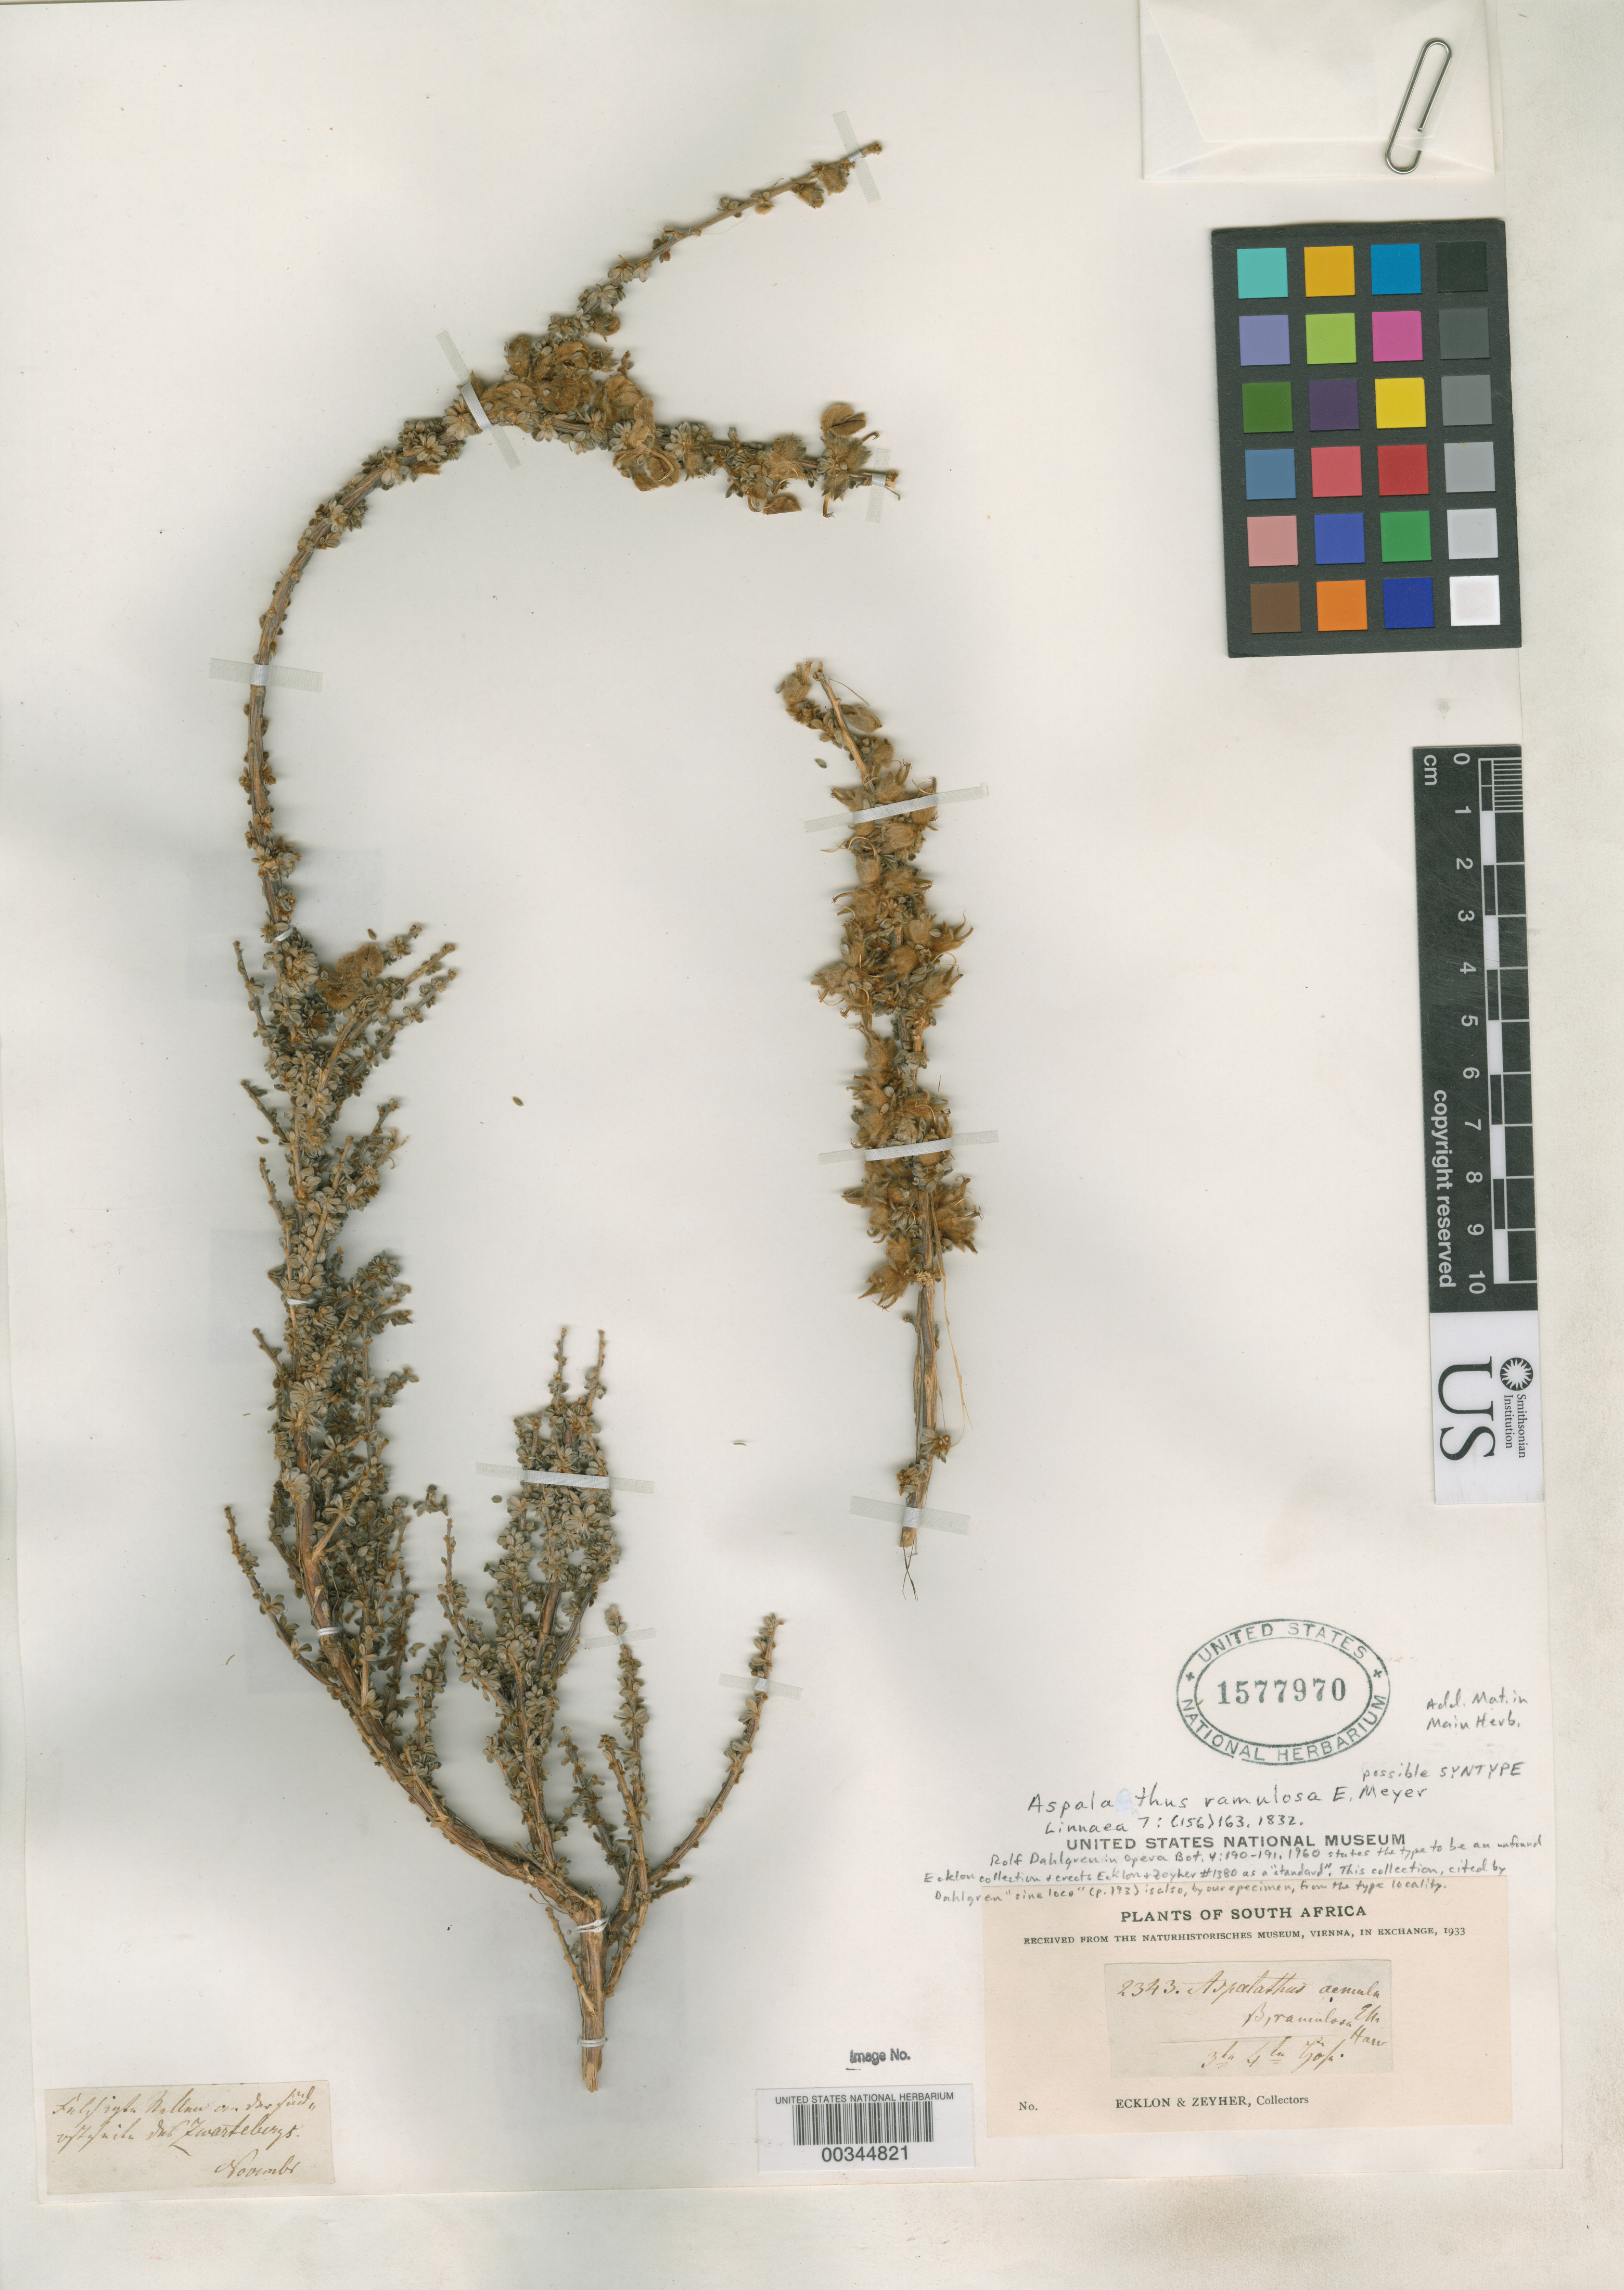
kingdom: Plantae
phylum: Tracheophyta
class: Magnoliopsida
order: Fabales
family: Fabaceae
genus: Aspalathus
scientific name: Aspalathus ramulosa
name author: E. Mey.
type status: Possible Syntype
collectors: C. F. Ecklon & C. Zeyher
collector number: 2343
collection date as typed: Nov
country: South Africa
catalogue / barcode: US 1577970